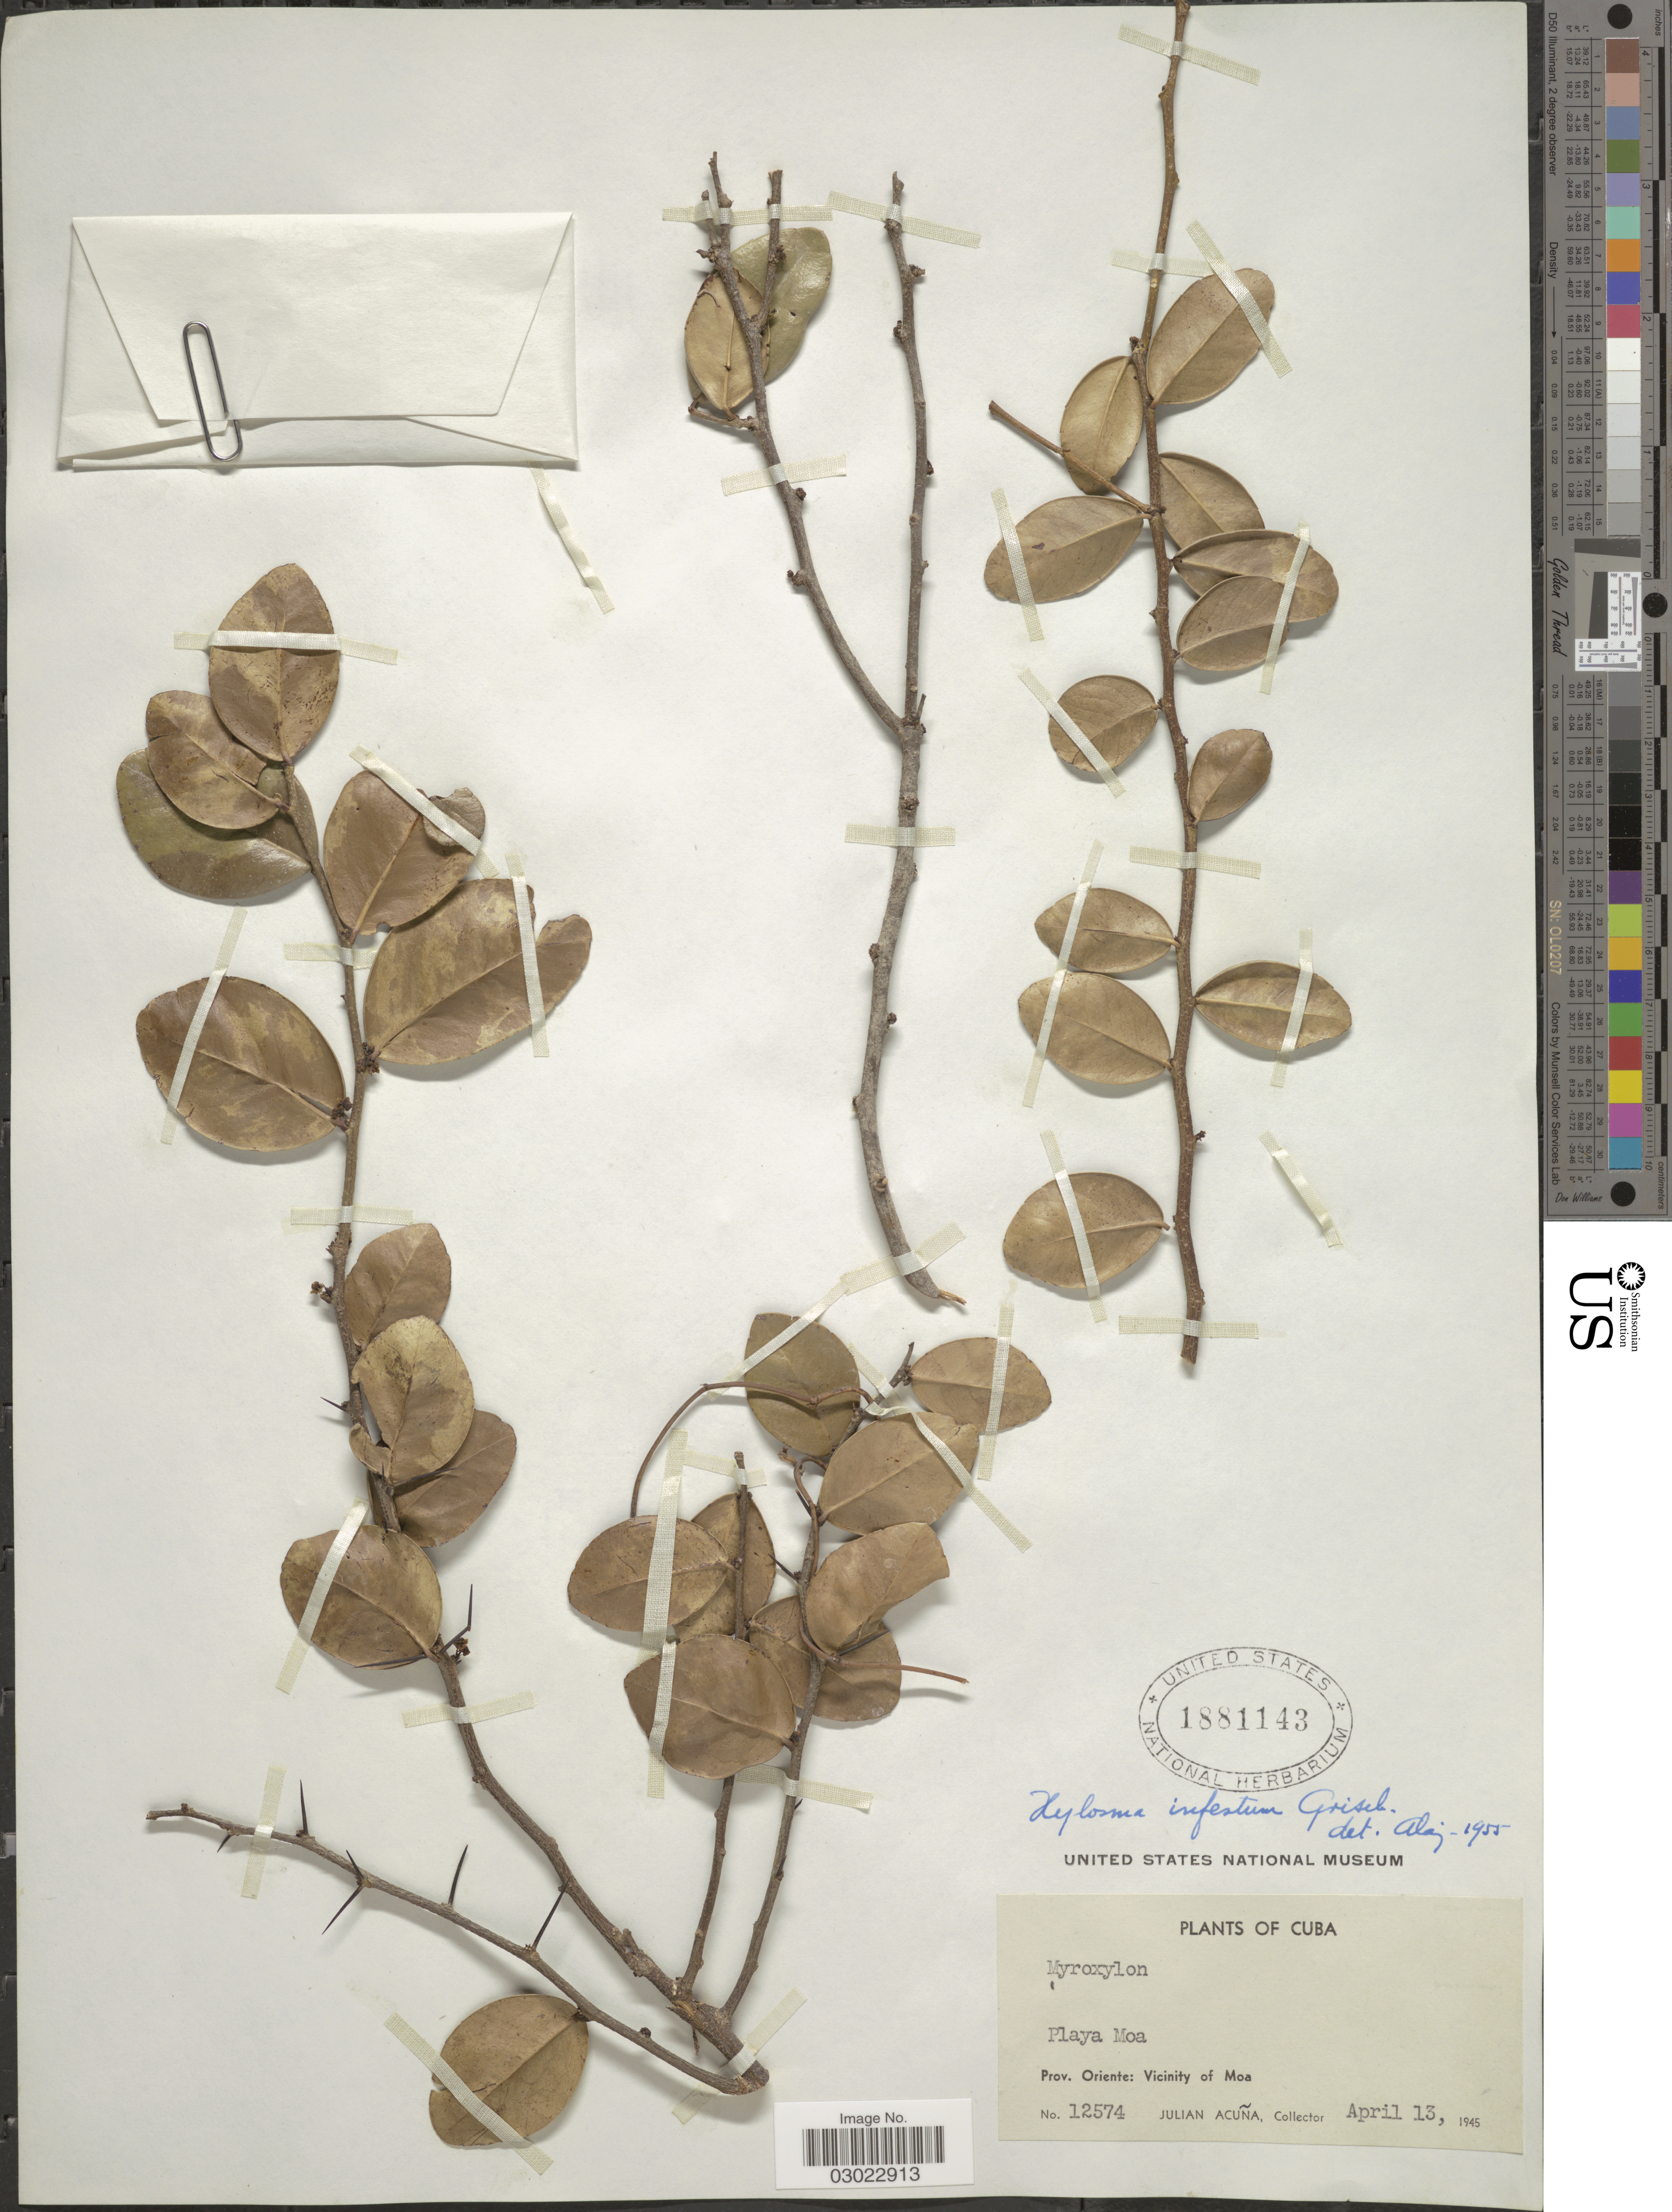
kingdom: Plantae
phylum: Tracheophyta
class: Magnoliopsida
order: Malpighiales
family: Salicaceae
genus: Xylosma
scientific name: Xylosma infesta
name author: Griseb.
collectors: R. Acuña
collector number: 12574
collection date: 1945-04-13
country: Cuba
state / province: Oriente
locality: Vicinity of Moa. Playa Moa.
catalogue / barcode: US 1881143